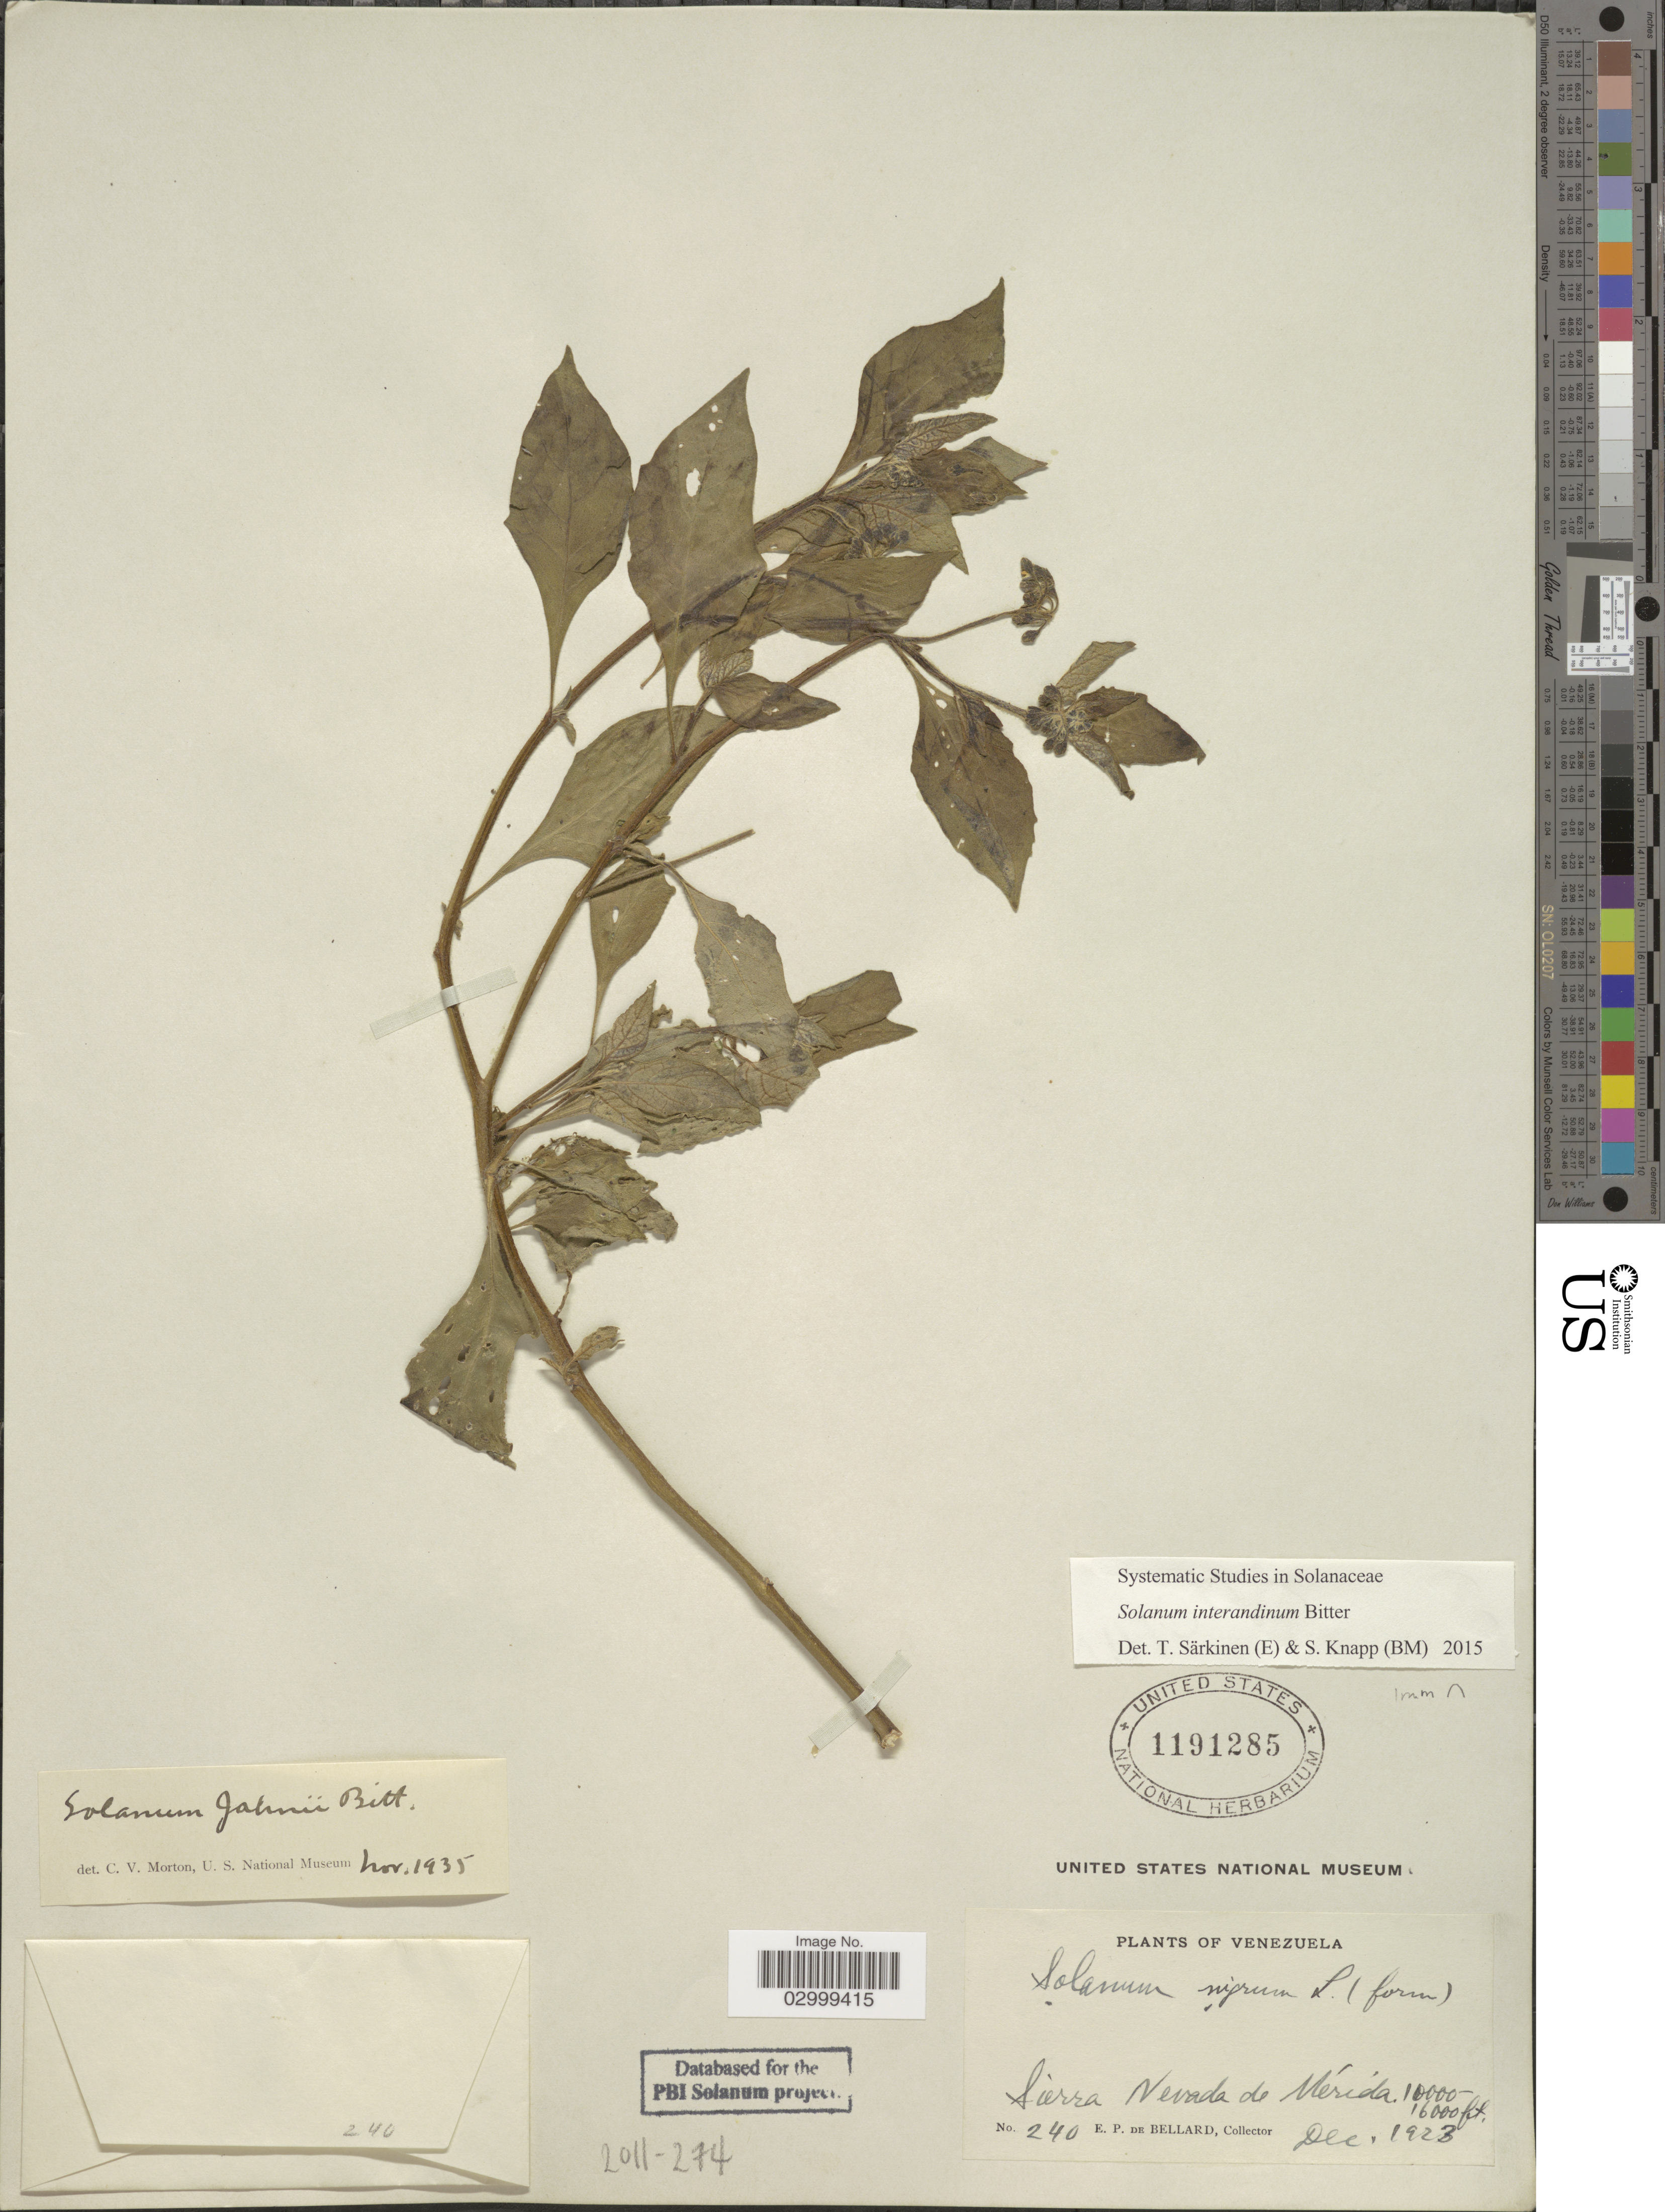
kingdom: Plantae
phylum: Tracheophyta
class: Magnoliopsida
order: Solanales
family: Solanaceae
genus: Solanum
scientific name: Solanum interandinum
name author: Bitter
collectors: E. de Bellard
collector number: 240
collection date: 1923-12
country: Venezuela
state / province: Mérida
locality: Sierra Nevada de Mérida.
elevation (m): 3048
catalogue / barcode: US 1191285